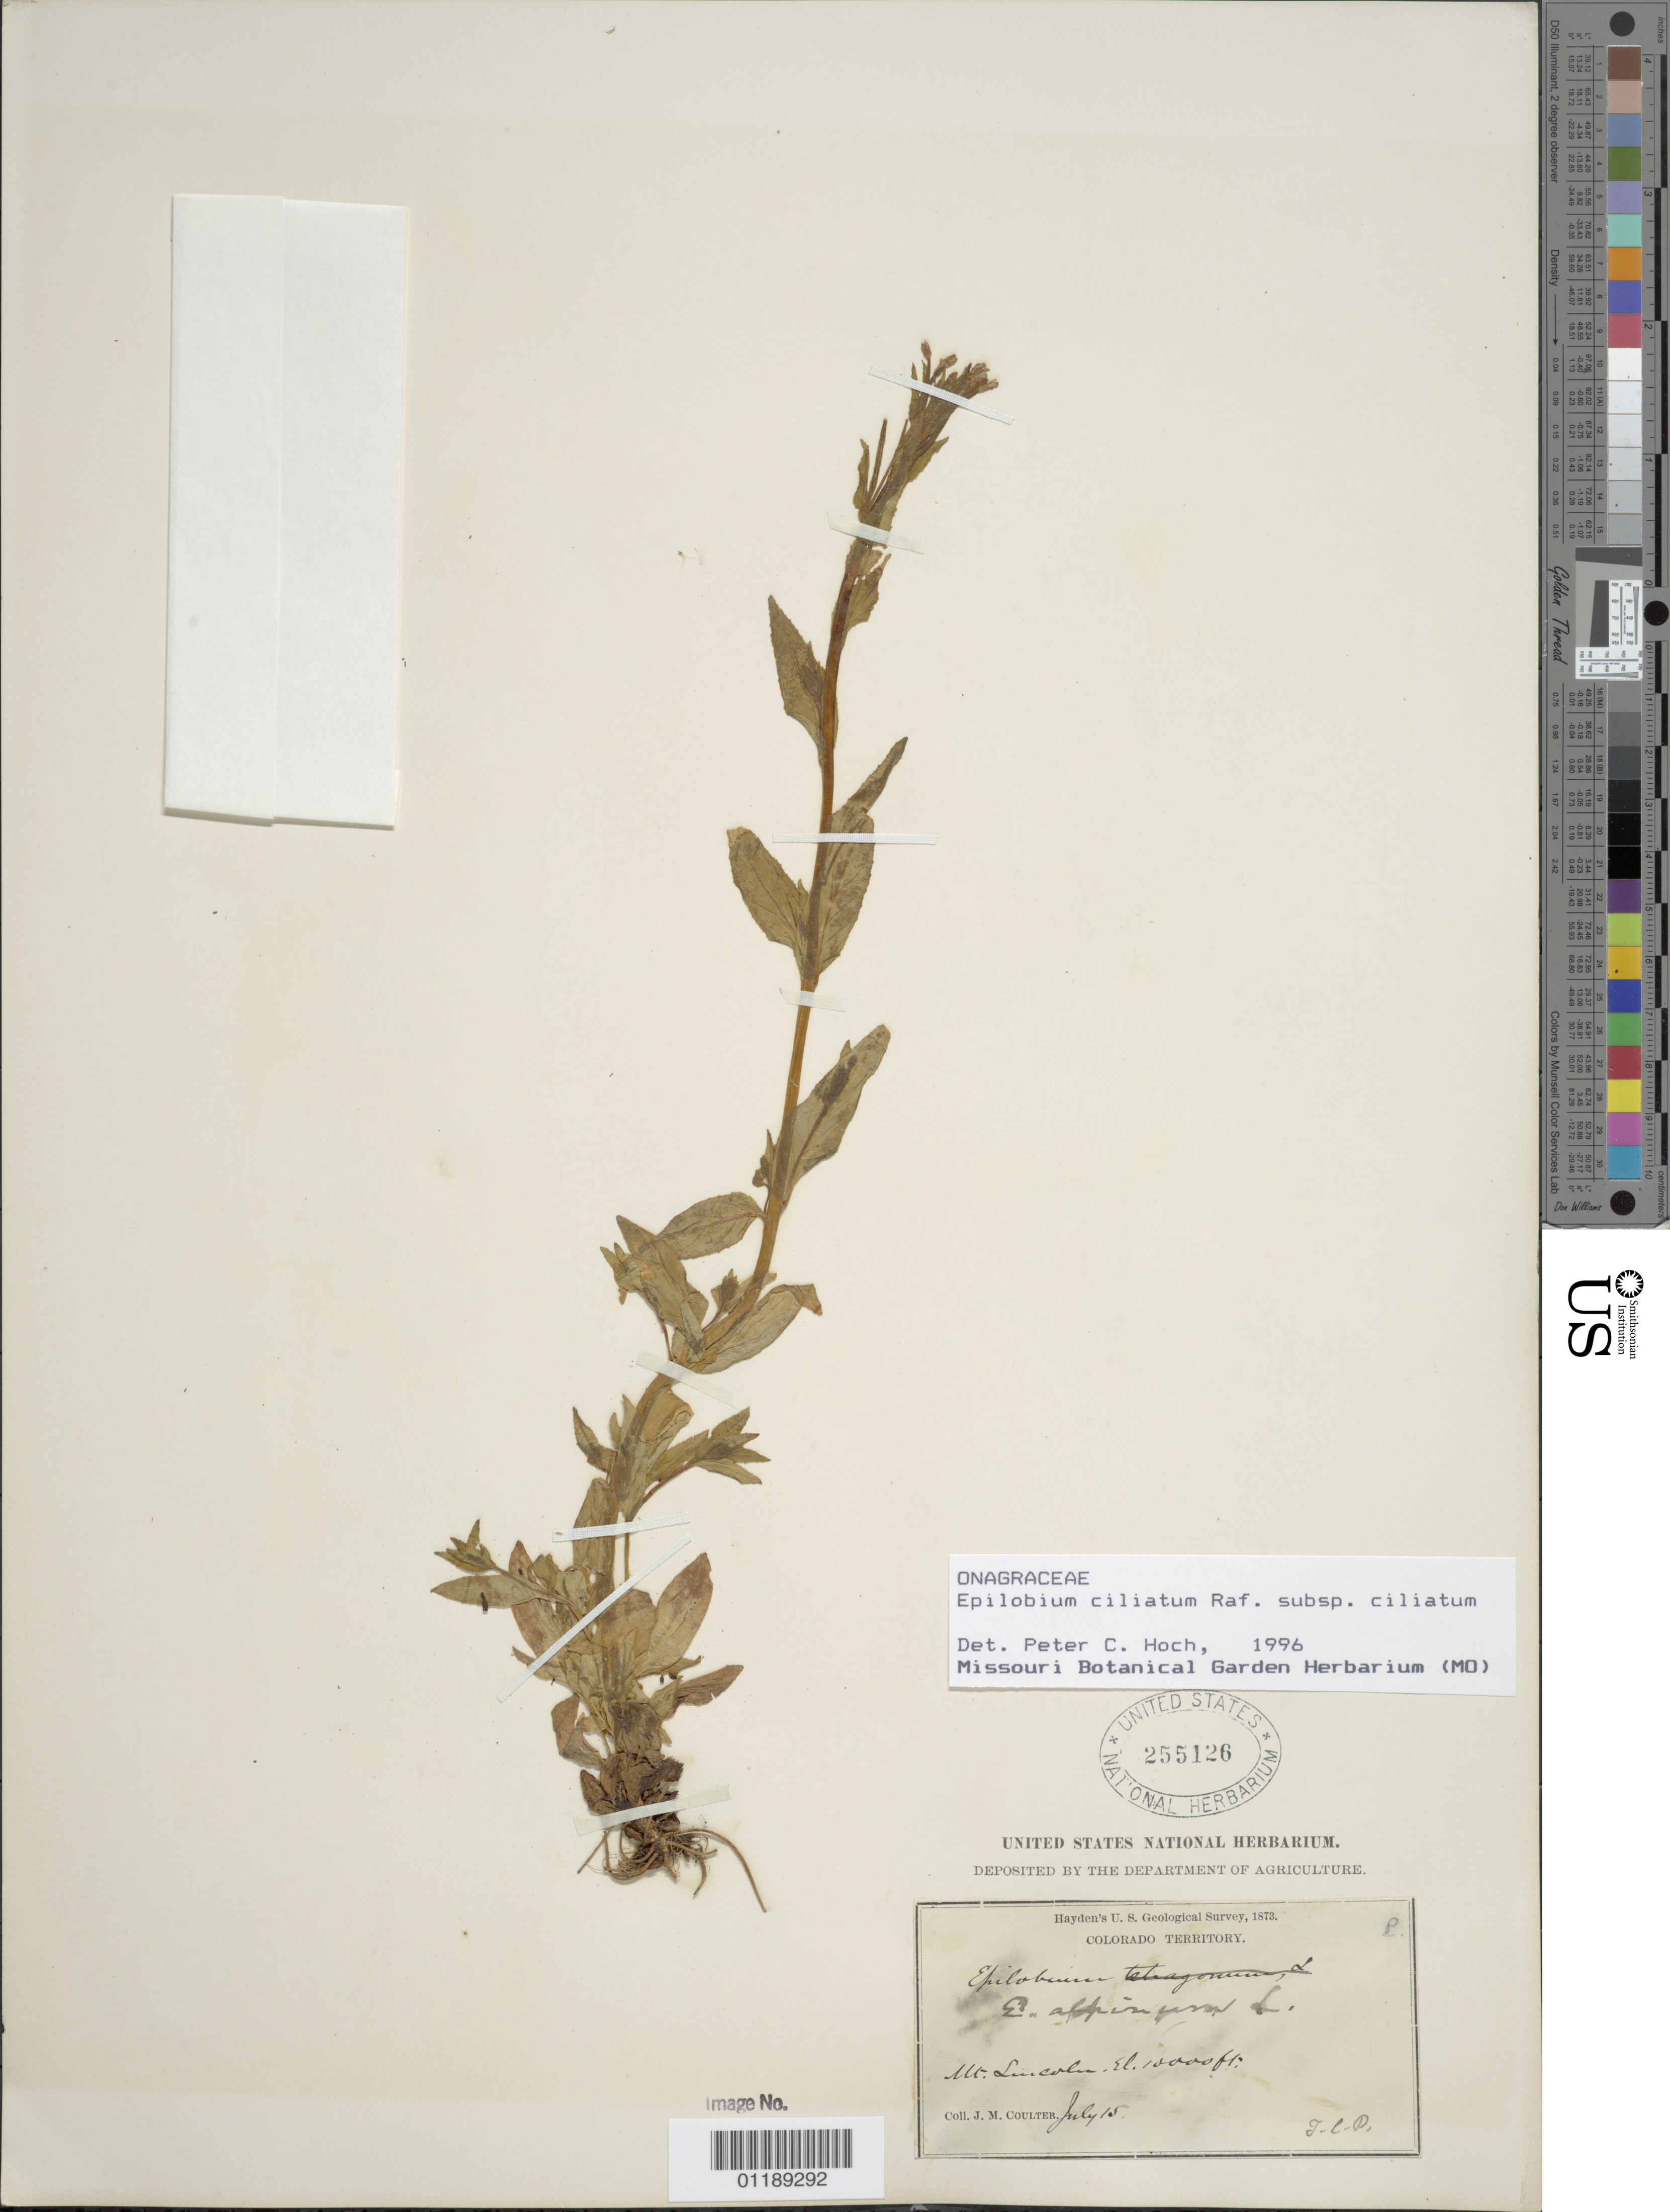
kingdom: Plantae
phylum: Tracheophyta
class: Magnoliopsida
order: Myrtales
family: Onagraceae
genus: Epilobium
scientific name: Epilobium ciliatum subsp. ciliatum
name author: Raf.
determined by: Hoch, P. C.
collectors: J. M. Coulter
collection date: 1873-07-15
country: United States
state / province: Colorado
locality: Near Mt. Lincoln.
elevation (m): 3048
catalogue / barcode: US 255126